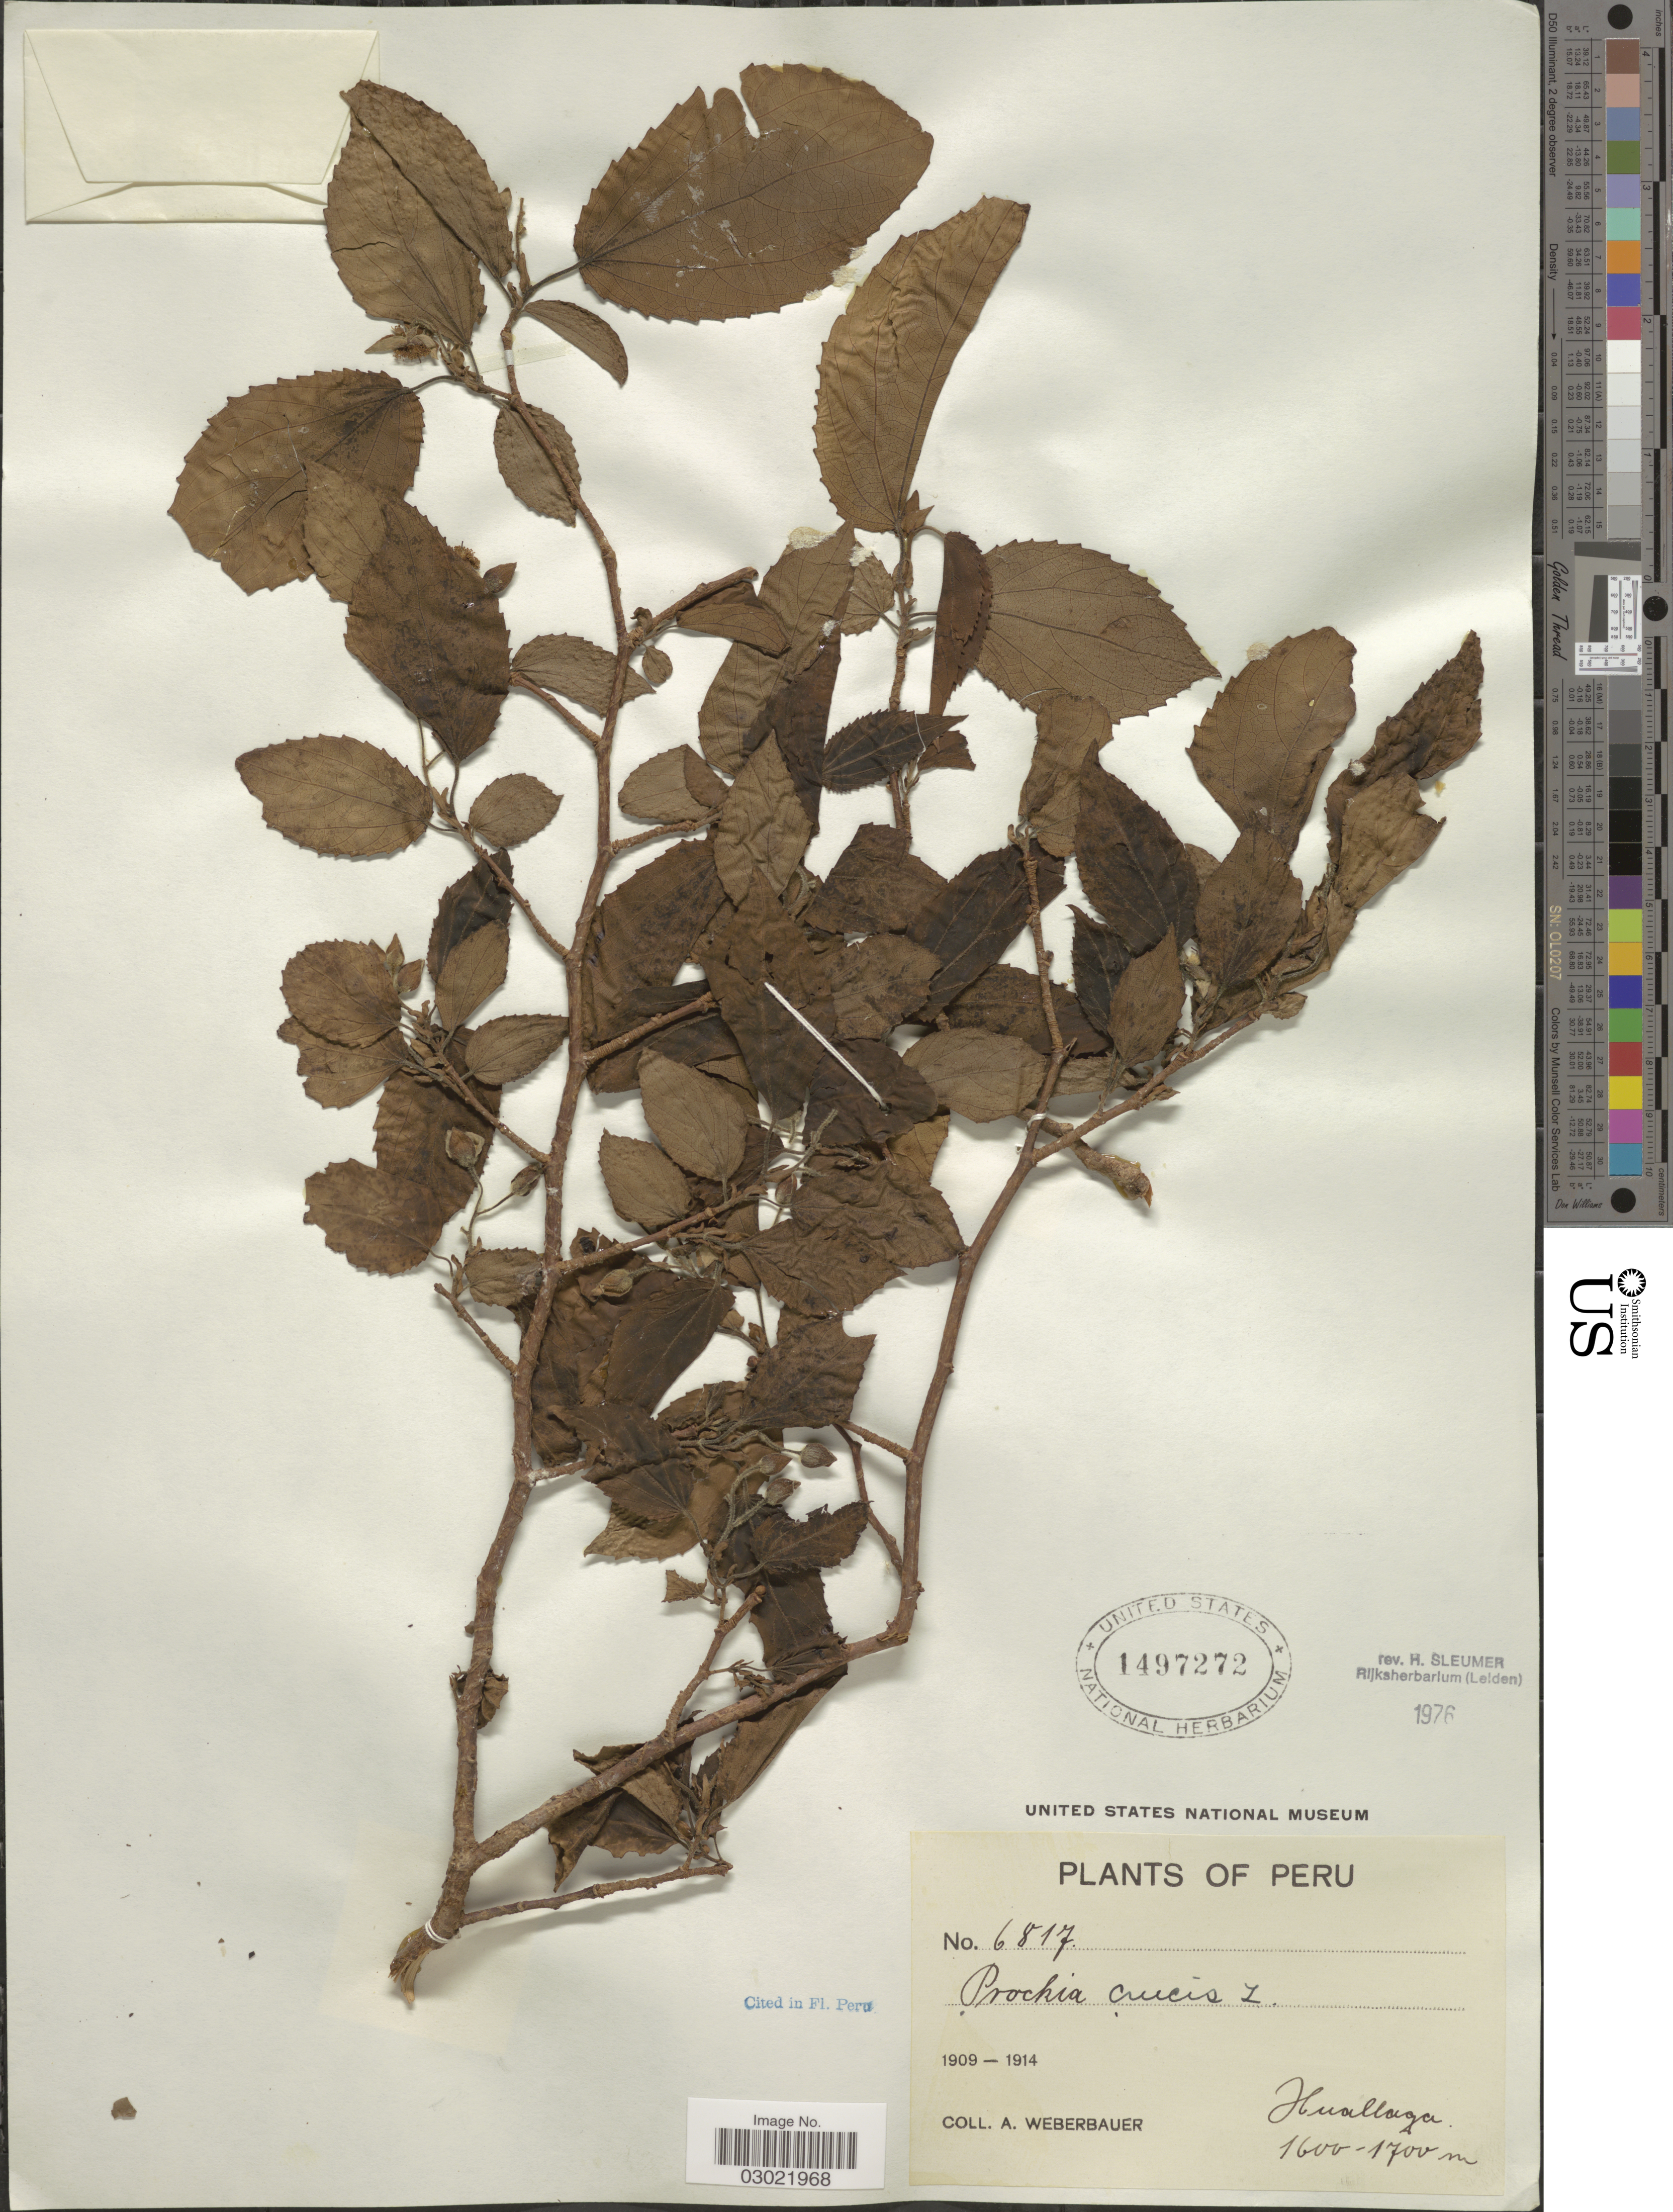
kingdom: Plantae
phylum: Tracheophyta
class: Magnoliopsida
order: Malpighiales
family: Salicaceae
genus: Prockia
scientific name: Prockia crucis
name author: P. Browne ex L.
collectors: A. Weberbauer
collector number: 6817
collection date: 1909/1914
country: Peru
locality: Huallaga.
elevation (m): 1600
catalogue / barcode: US 1497272